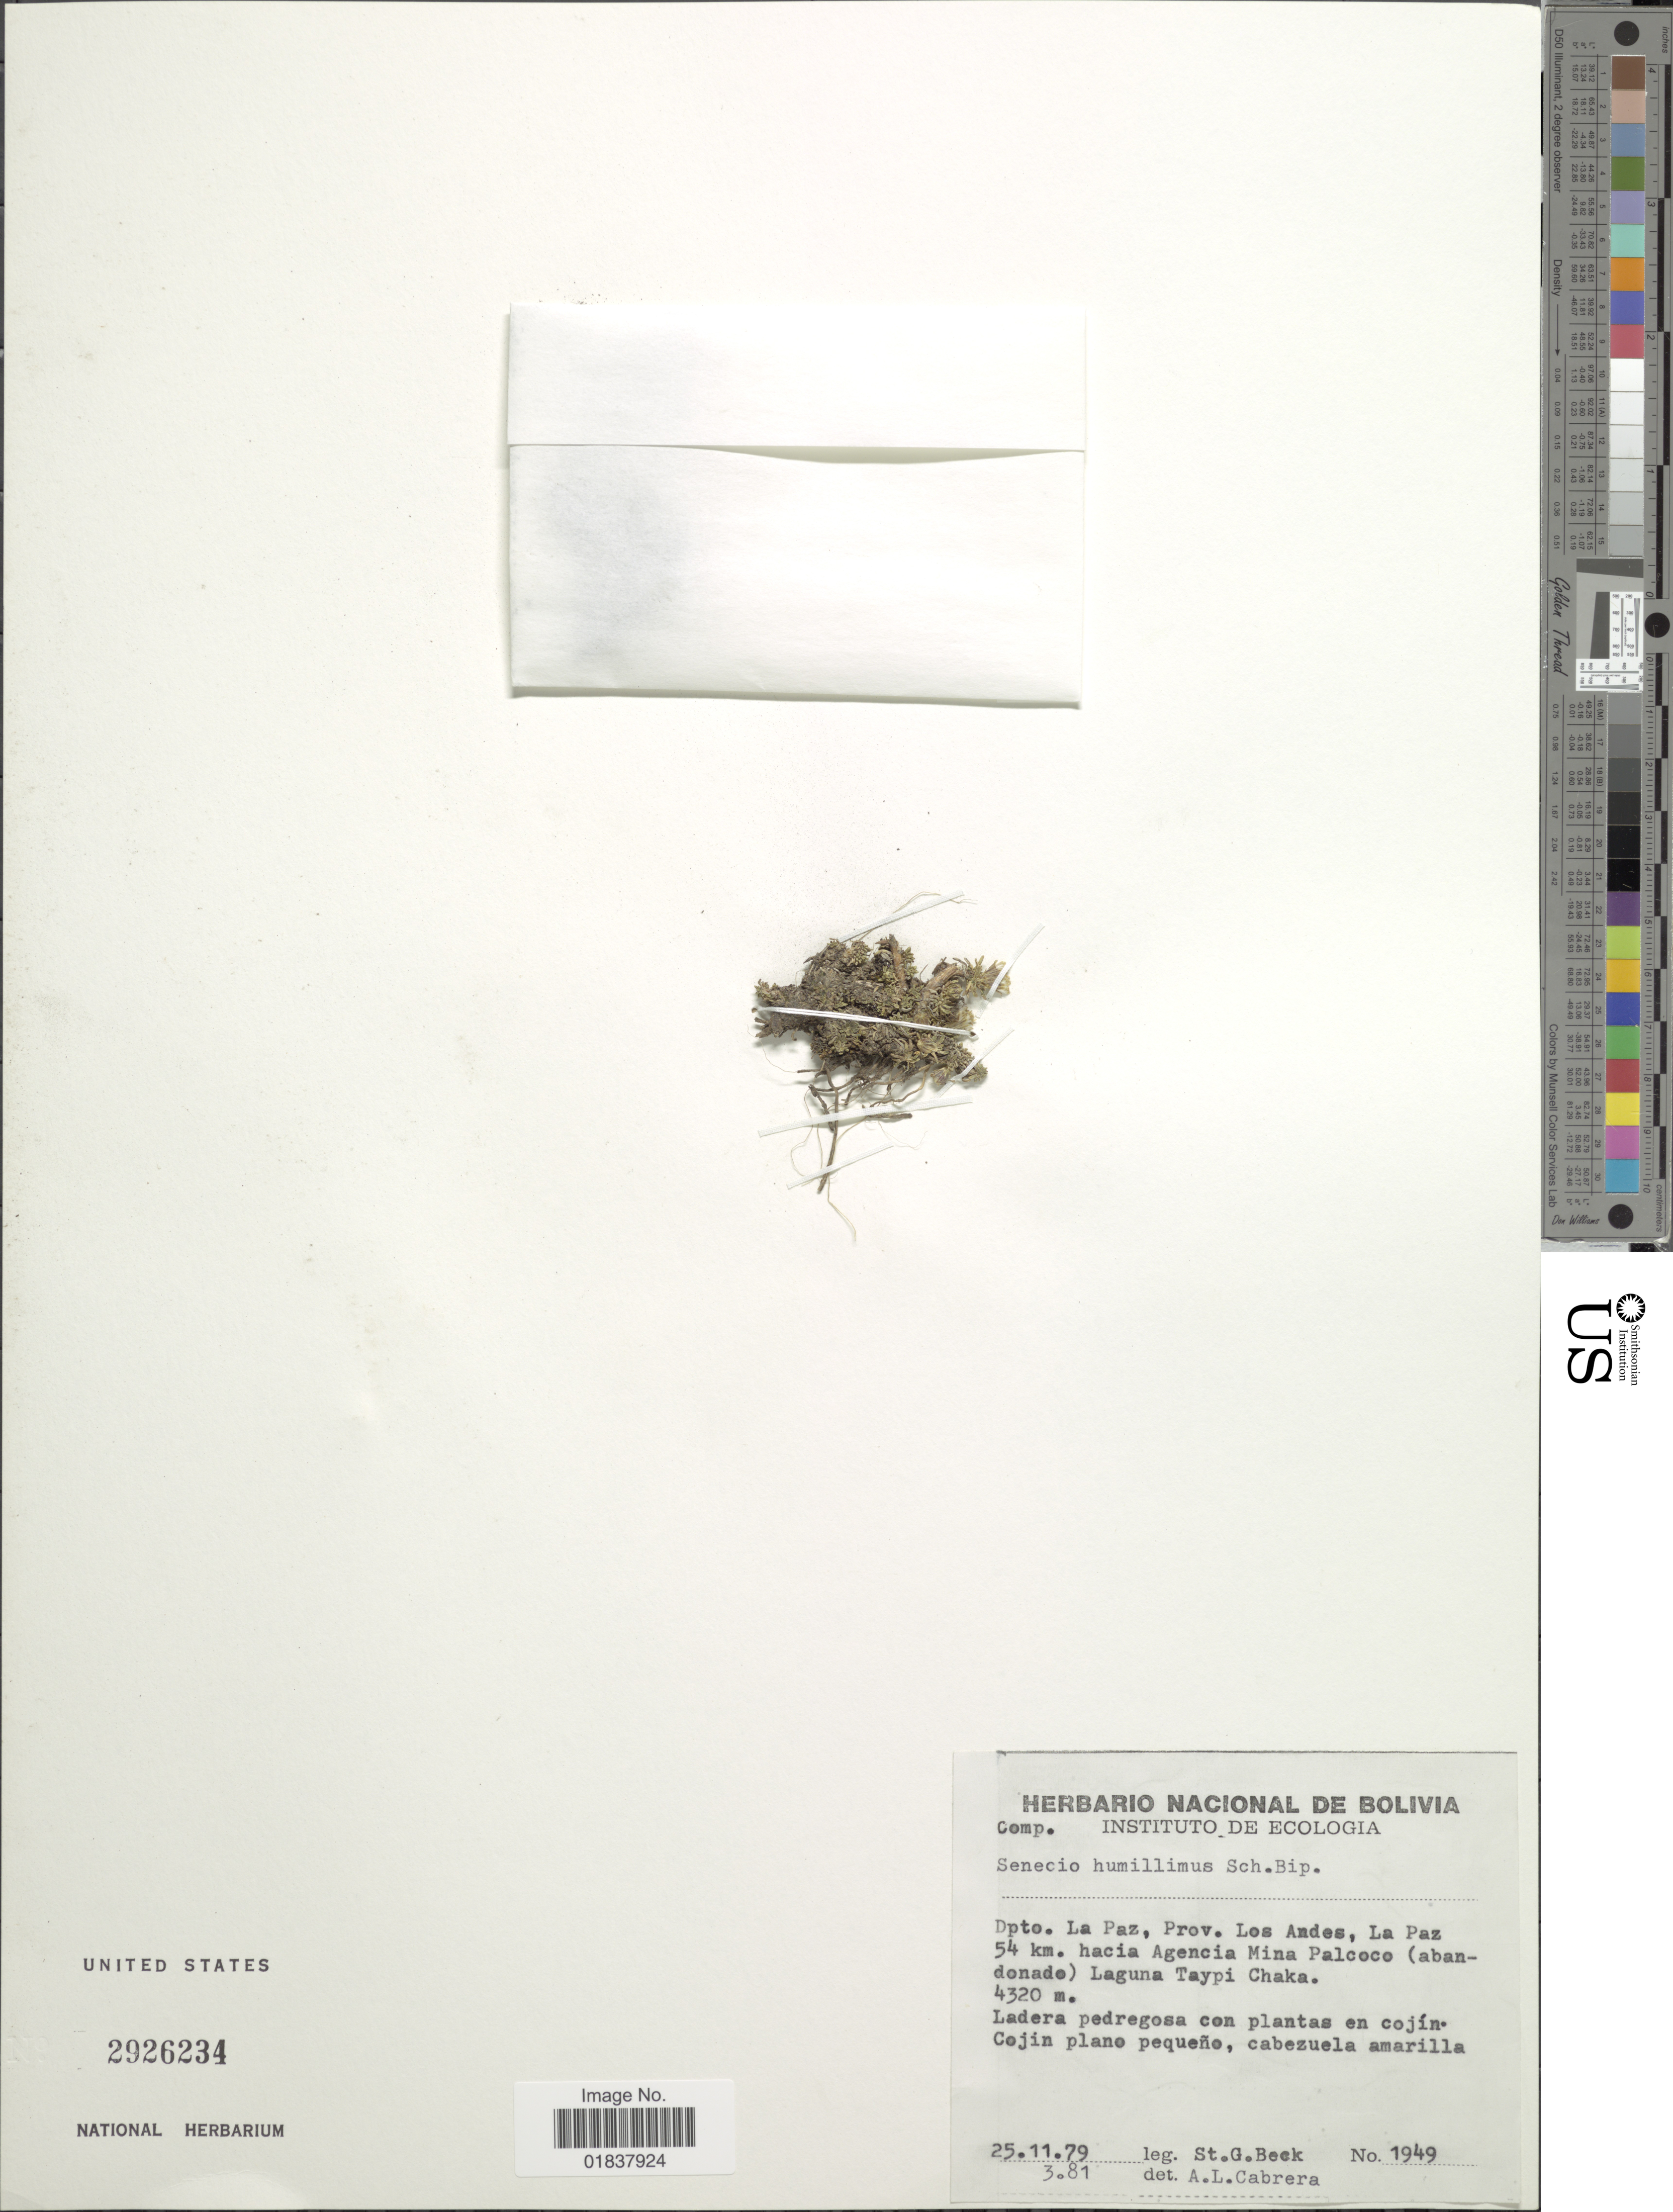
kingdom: Plantae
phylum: Tracheophyta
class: Magnoliopsida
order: Asterales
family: Asteraceae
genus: Senecio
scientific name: Senecio humillimus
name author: Sch. Bip.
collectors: S. G. Beck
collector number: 1949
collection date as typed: Transcribed d/m/y: 25/11/79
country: Bolivia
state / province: La Paz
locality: Prov. Los Andes, La Paz 54 km hacia Agencia Mina Palcoco (abandonade) Laguna Taypi Chaka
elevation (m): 4320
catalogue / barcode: US 2926234